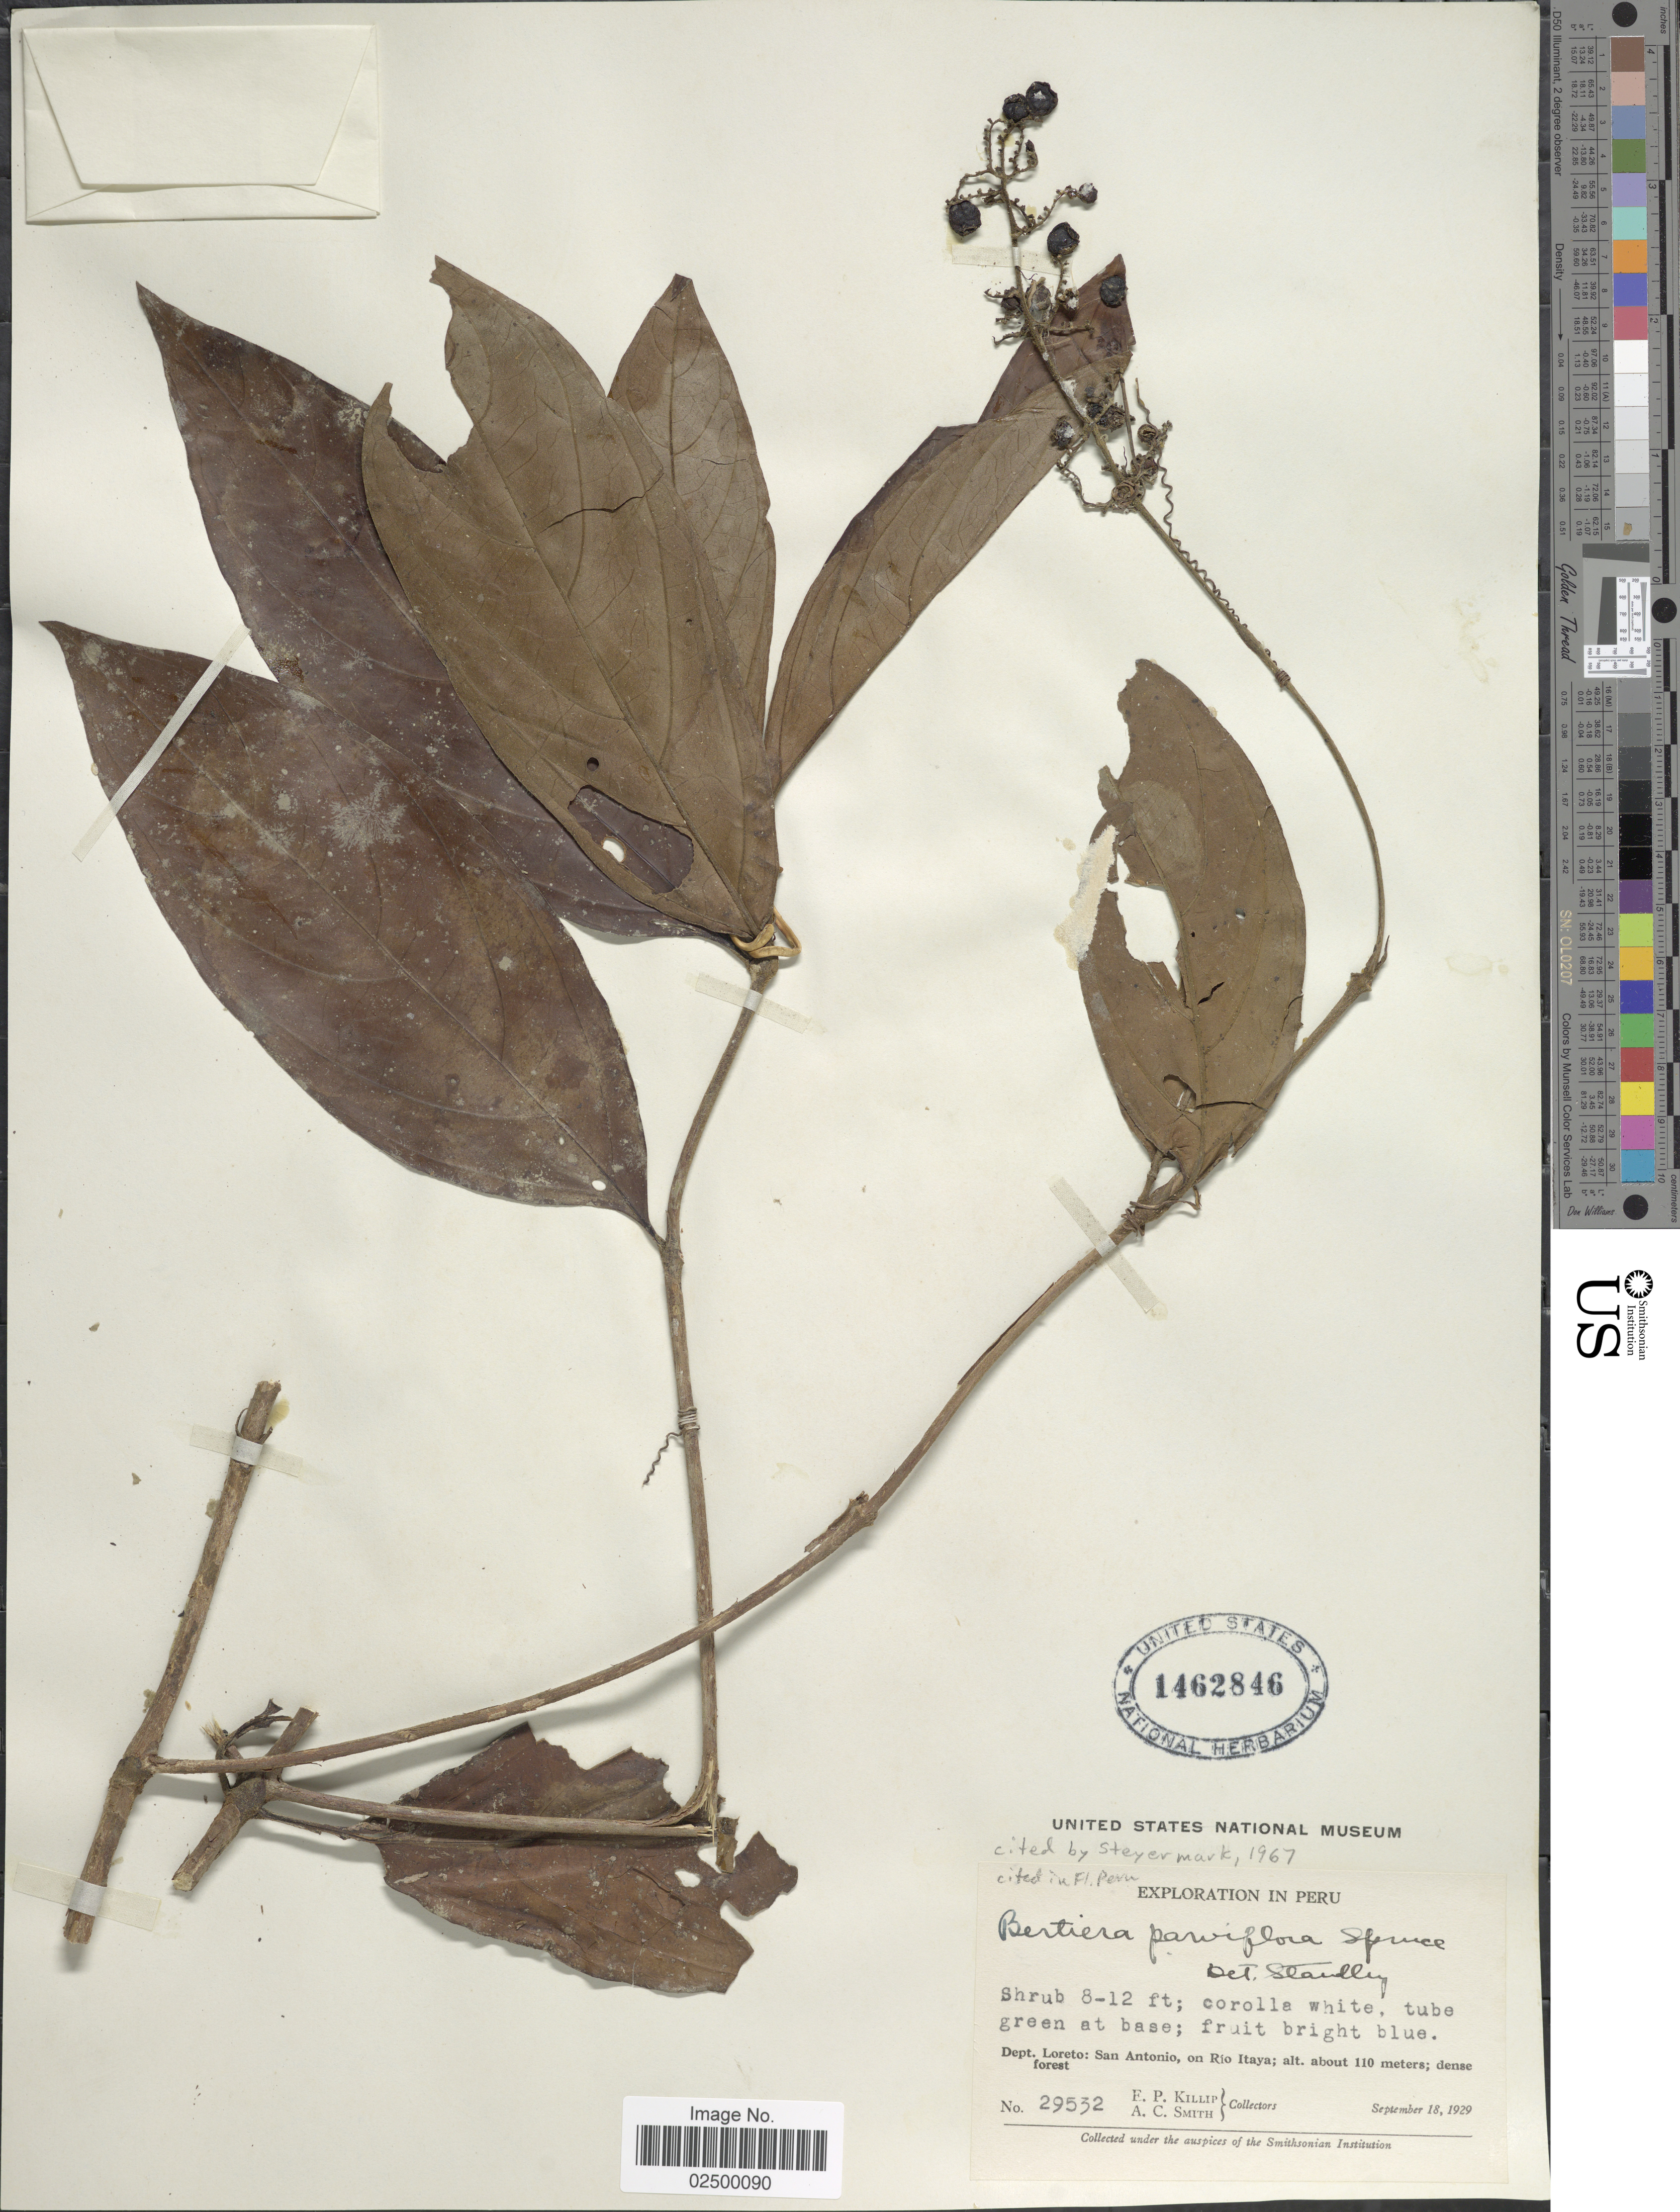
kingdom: Plantae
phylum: Tracheophyta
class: Magnoliopsida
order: Gentianales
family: Rubiaceae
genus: Bertiera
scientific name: Bertiera parviflora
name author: Spruce ex K. Schum.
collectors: E. P. Killip & A. C. Smith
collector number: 29532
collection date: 1929-09-18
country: Peru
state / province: Loreto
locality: San Antonio, on Rio Itaya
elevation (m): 110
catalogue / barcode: US 1462846